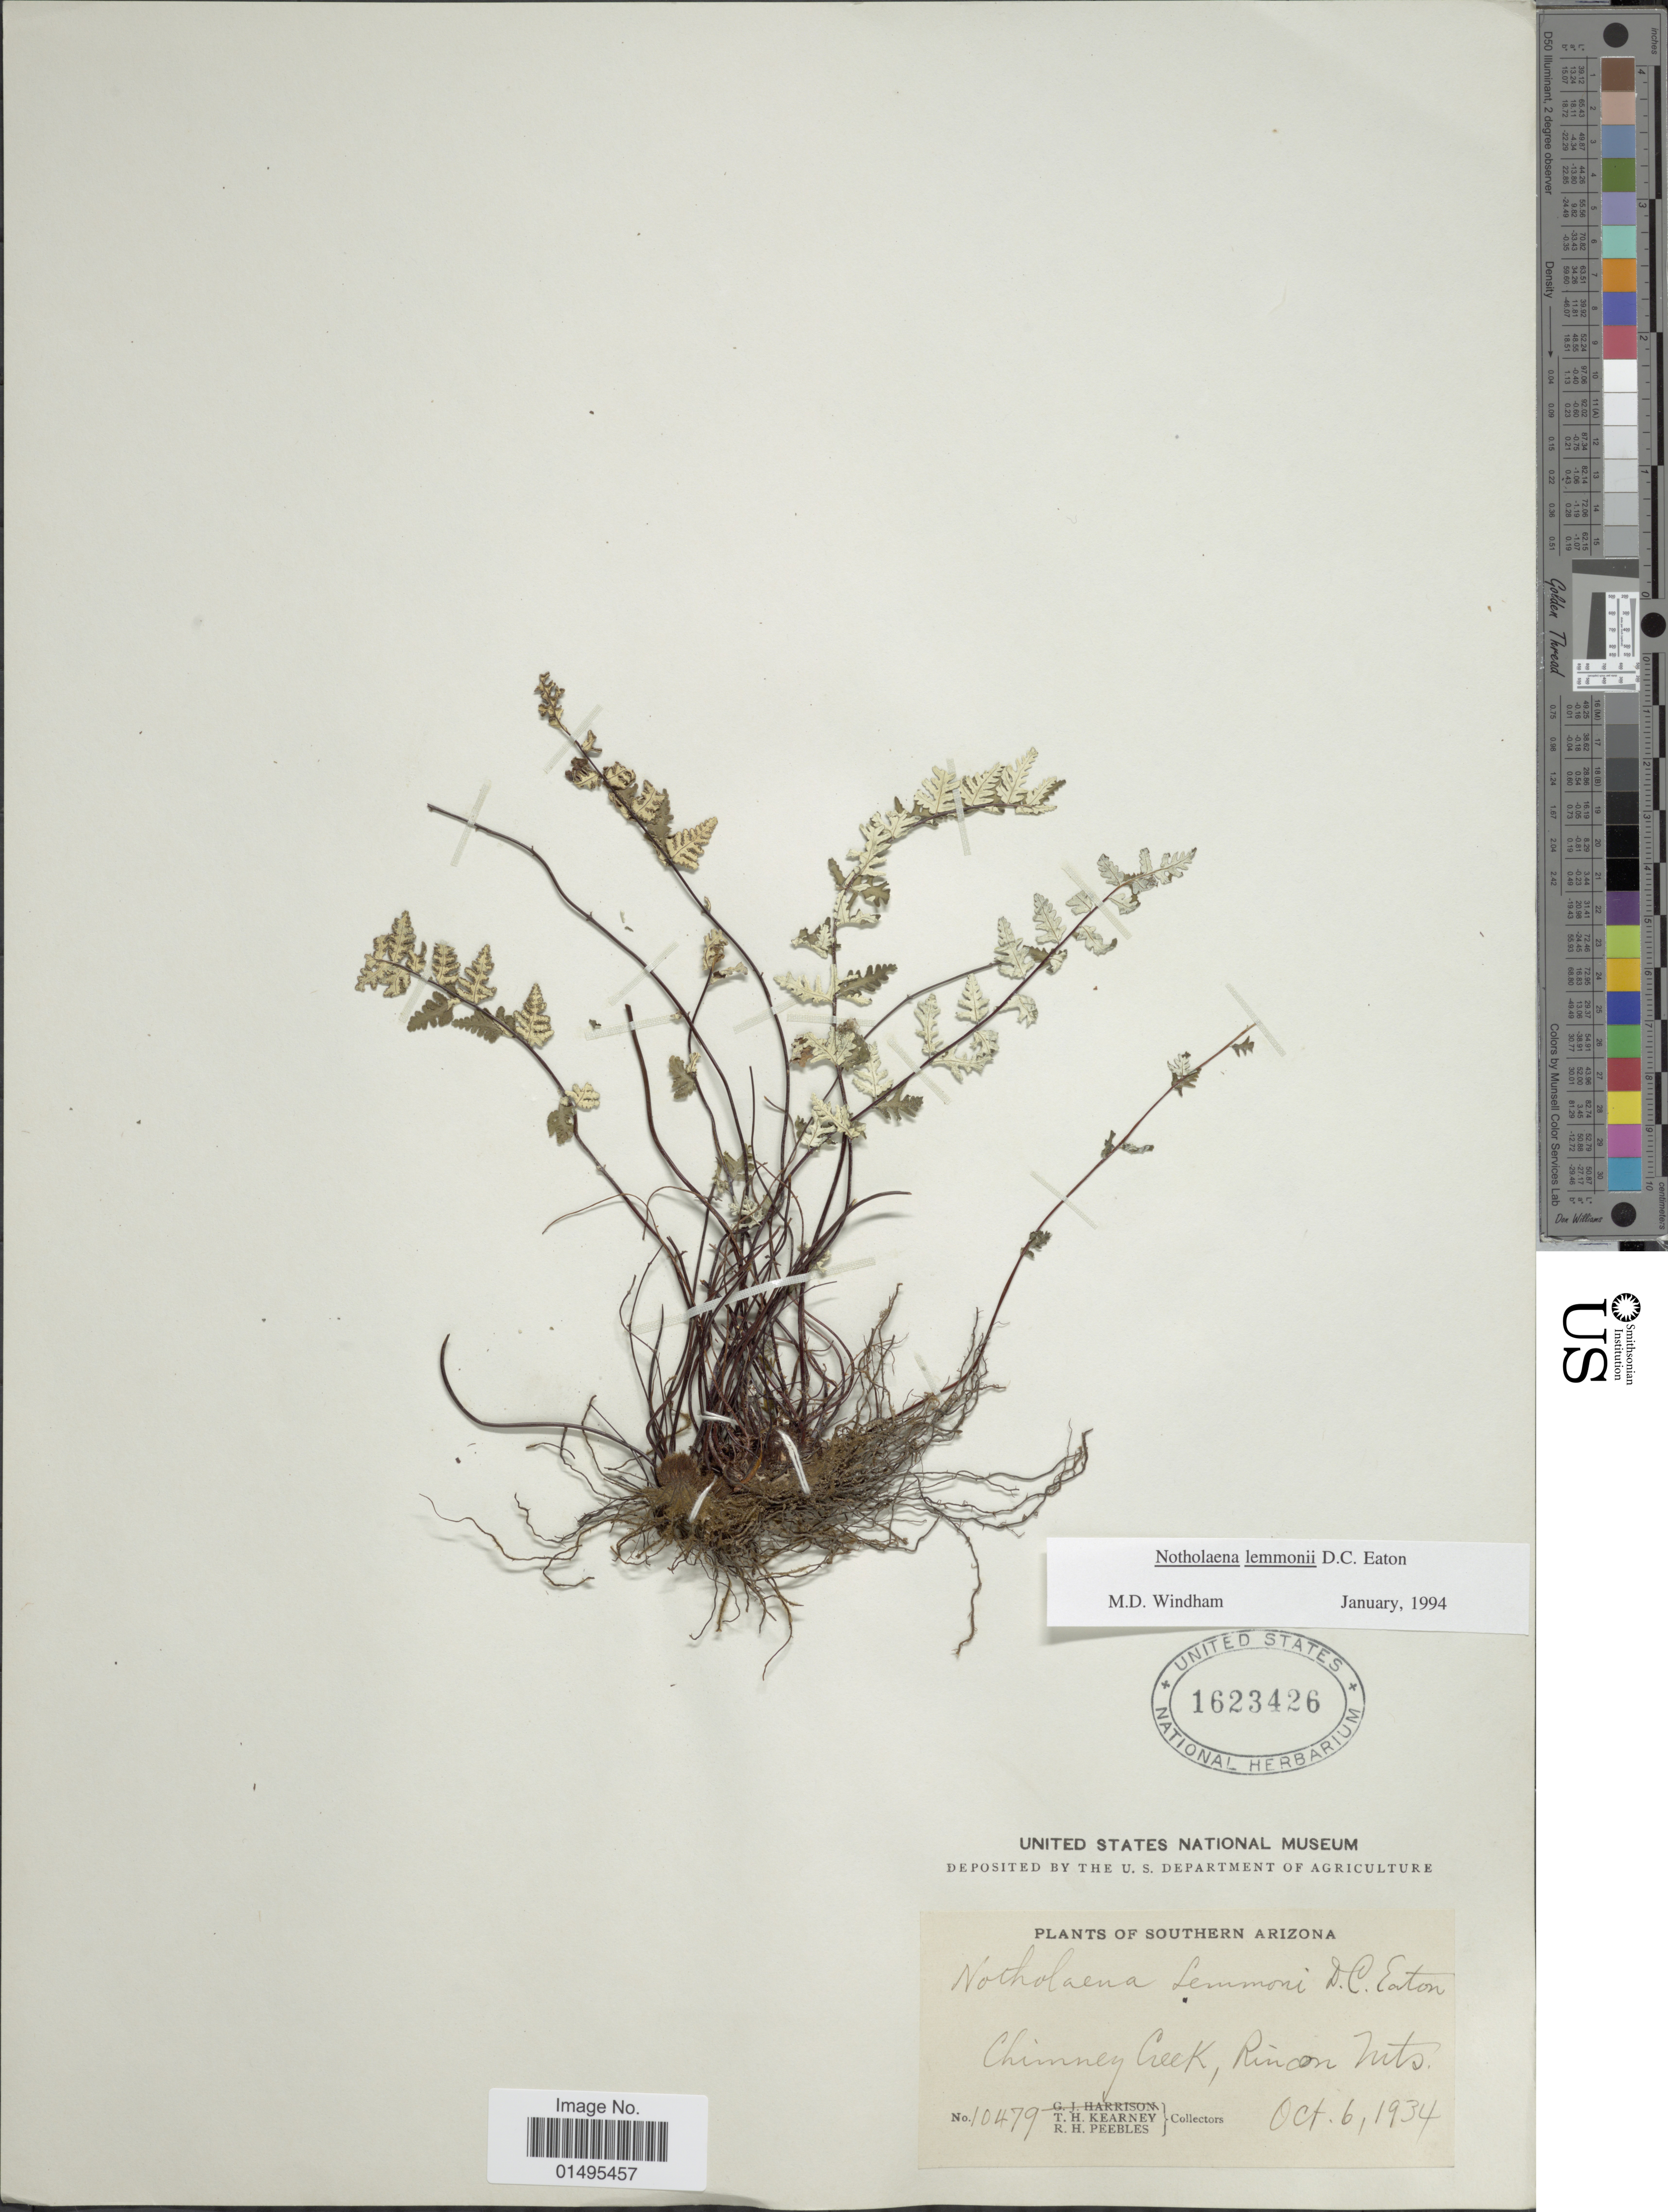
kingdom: Plantae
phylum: Tracheophyta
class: Polypodiopsida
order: Polypodiales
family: Pteridaceae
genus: Notholaena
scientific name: Notholaena lemmonii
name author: D.C. Eaton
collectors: T. H. Kearney & R. H. Peebles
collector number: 10479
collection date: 1934-10-06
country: United States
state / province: Arizona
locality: Southern Arizona, Chimney Creek, Rincon Mts.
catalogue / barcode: US 1623426